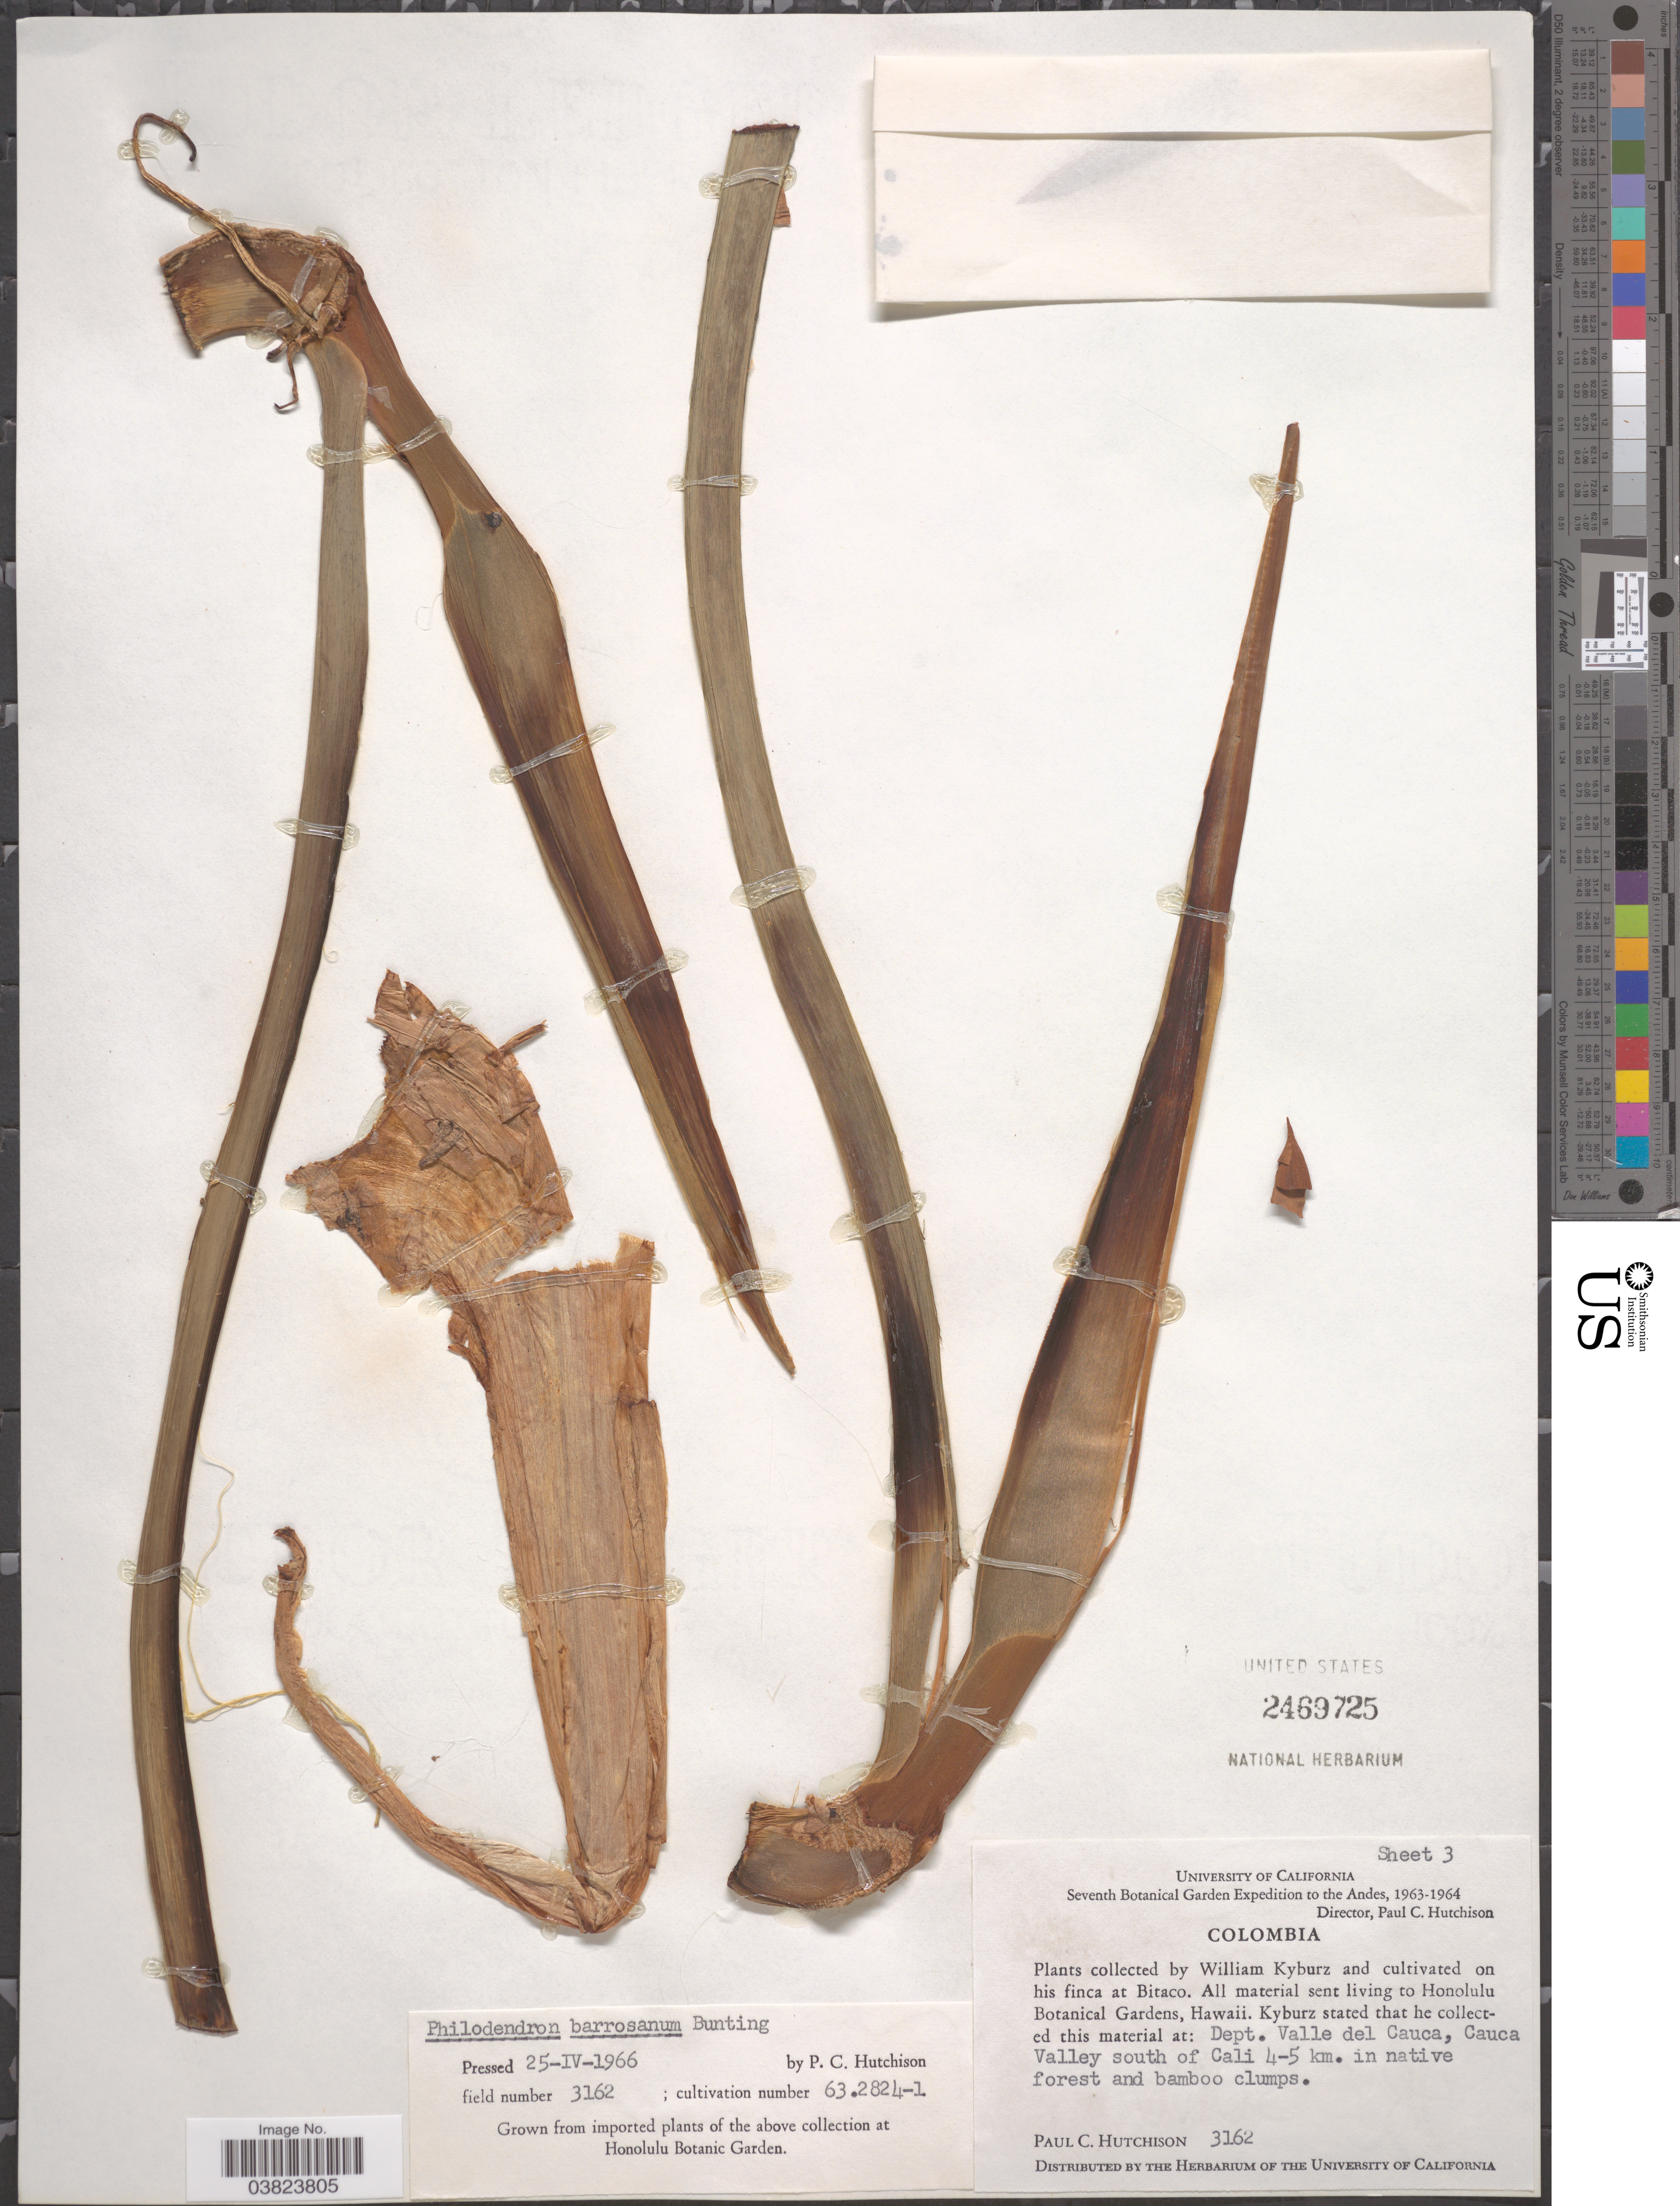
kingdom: Plantae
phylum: Tracheophyta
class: Liliopsida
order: Alismatales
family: Araceae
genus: Philodendron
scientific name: Philodendron barrosoanum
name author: G.S. Bunting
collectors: P. C. Hutchison & W. Kyburz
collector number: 3162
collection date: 1963/1964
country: Colombia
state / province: Valle del Cauca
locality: The Andes. Finca at Bitaco.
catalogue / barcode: US 2469725